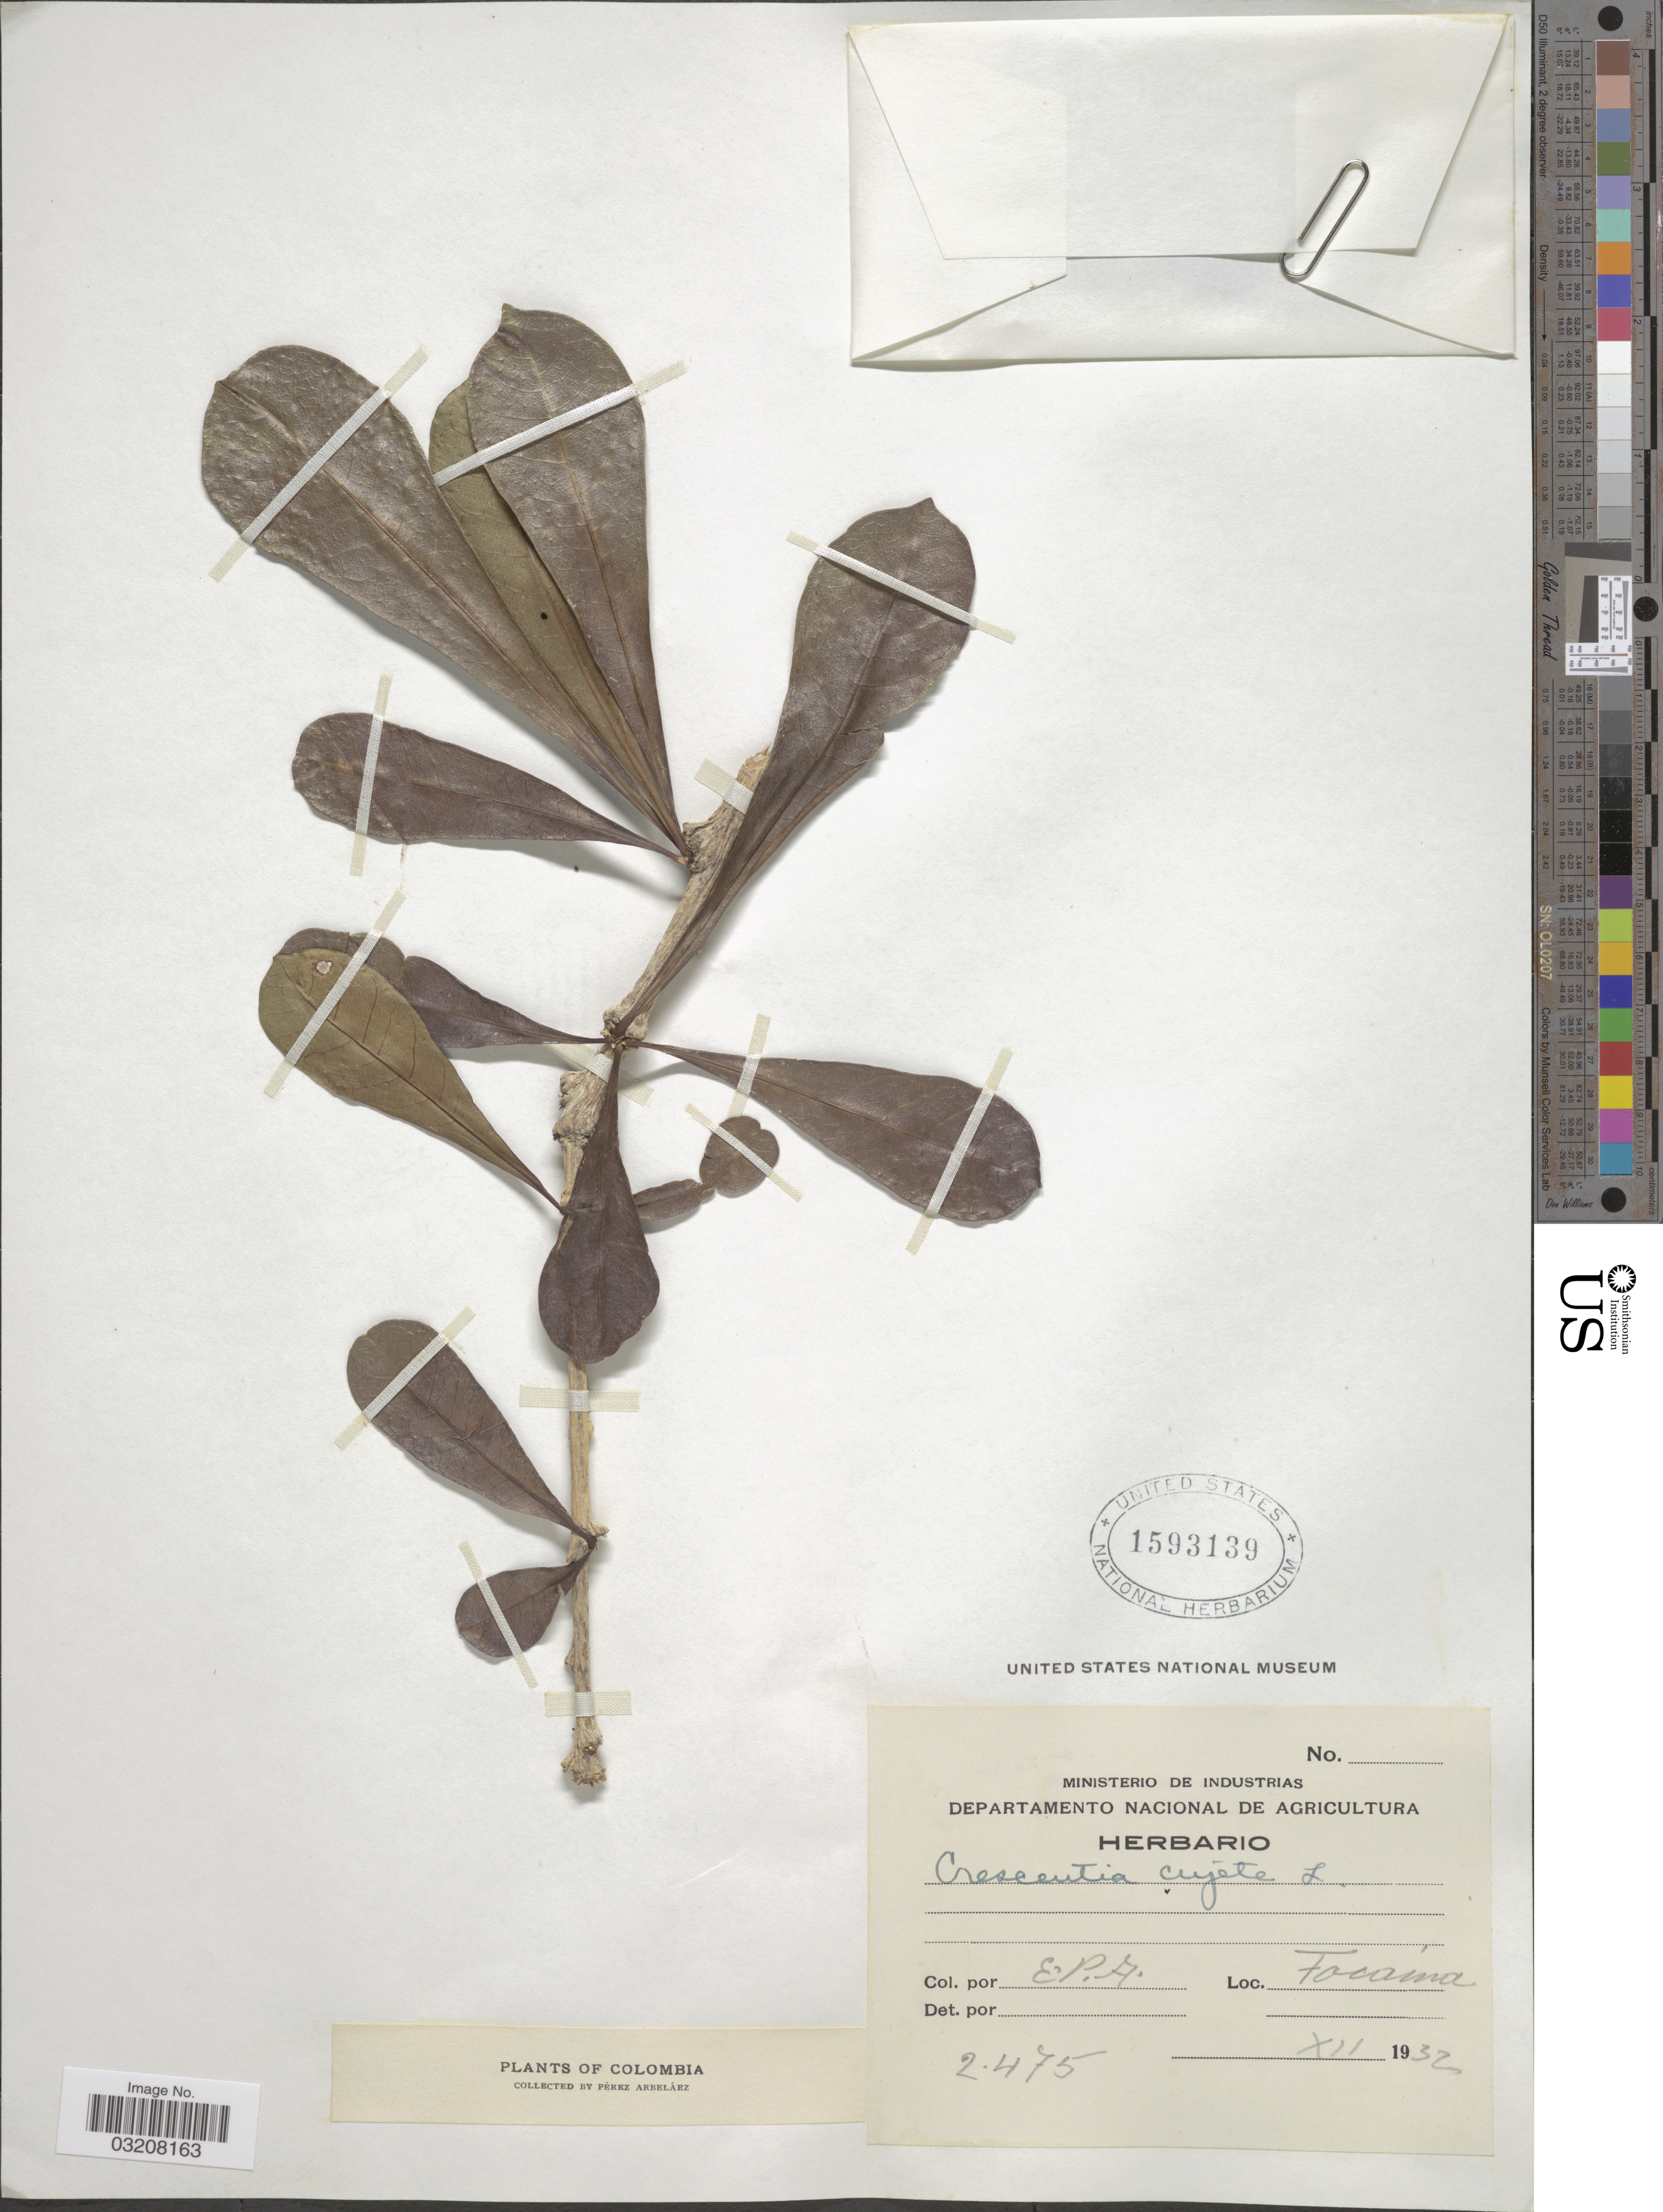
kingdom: Plantae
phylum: Tracheophyta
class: Magnoliopsida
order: Lamiales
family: Bignoniaceae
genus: Crescentia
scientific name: Crescentia cujete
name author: L.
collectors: E. Pérez Arbeláez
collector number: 2475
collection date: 1932-12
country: Colombia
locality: Tocaima.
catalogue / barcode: US 1593139